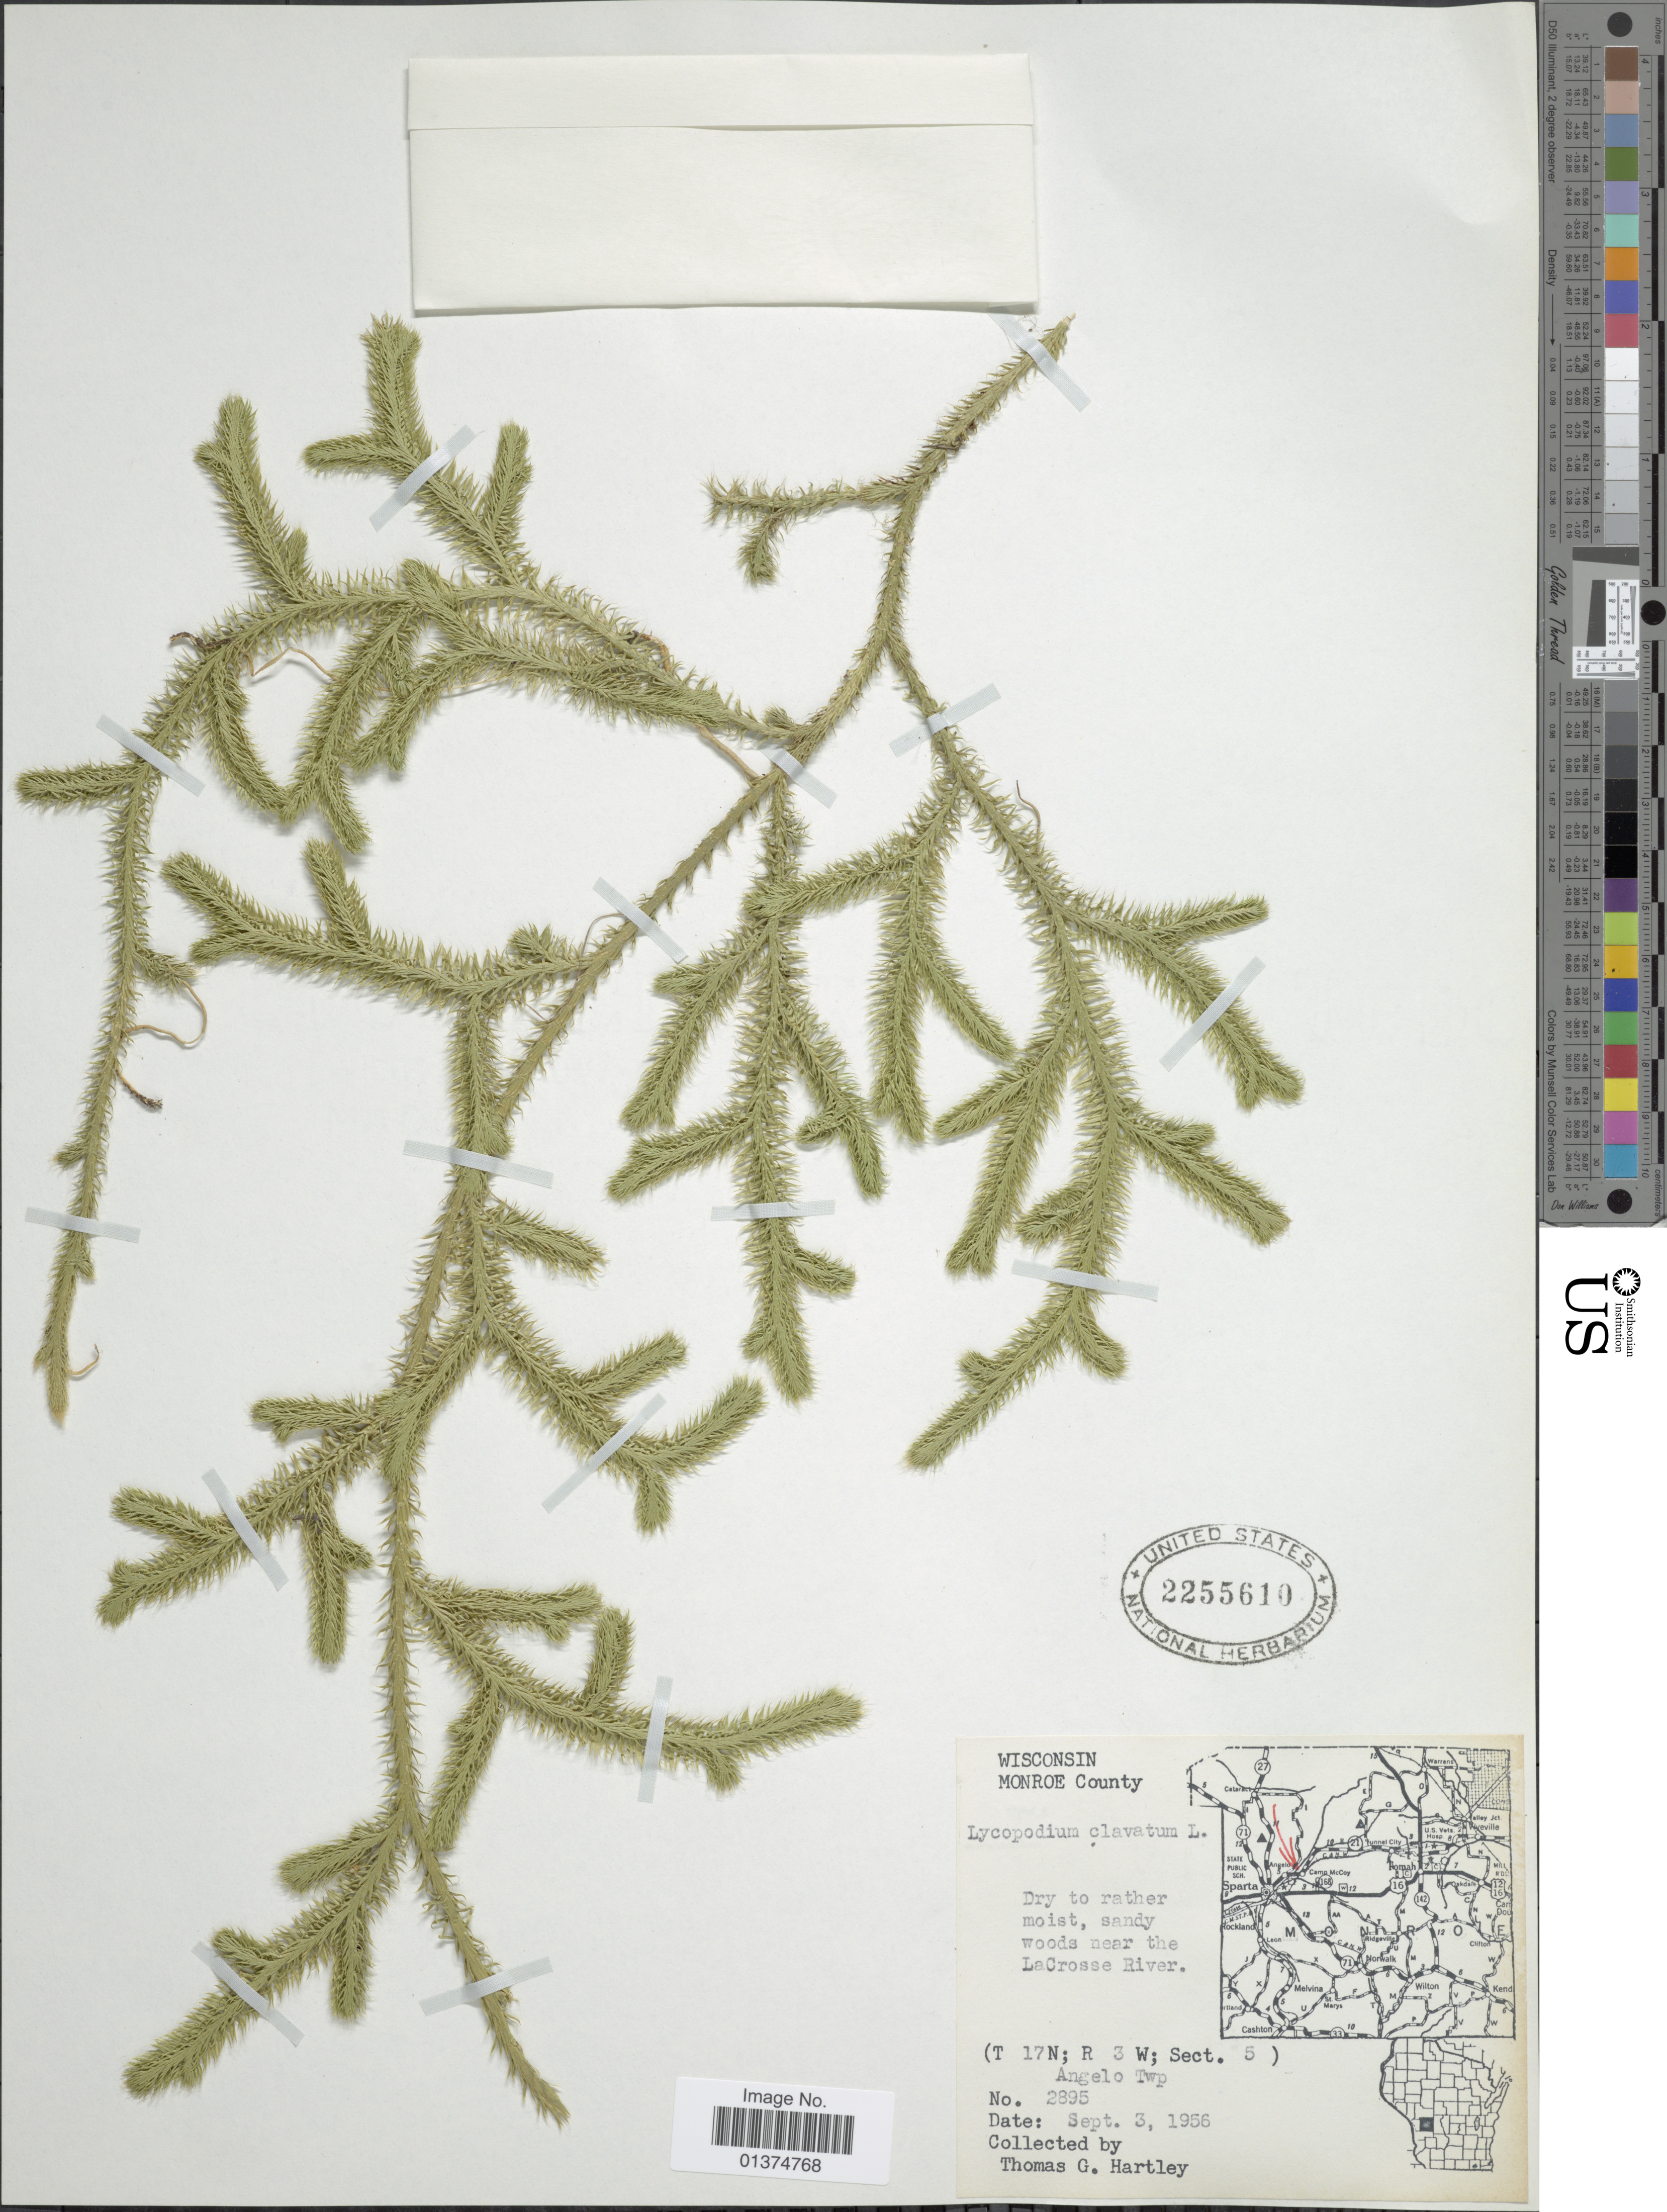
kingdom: Plantae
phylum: Tracheophyta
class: Lycopodiopsida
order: Lycopodiales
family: Lycopodiaceae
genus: Lycopodium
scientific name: Lycopodium clavatum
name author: L.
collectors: T. G. Hartley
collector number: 2895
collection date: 1956-09-03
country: United States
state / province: Wisconsin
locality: Monroe County, Dry to rather moist, sandy woods near the LaCrosse River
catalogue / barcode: US 2255610